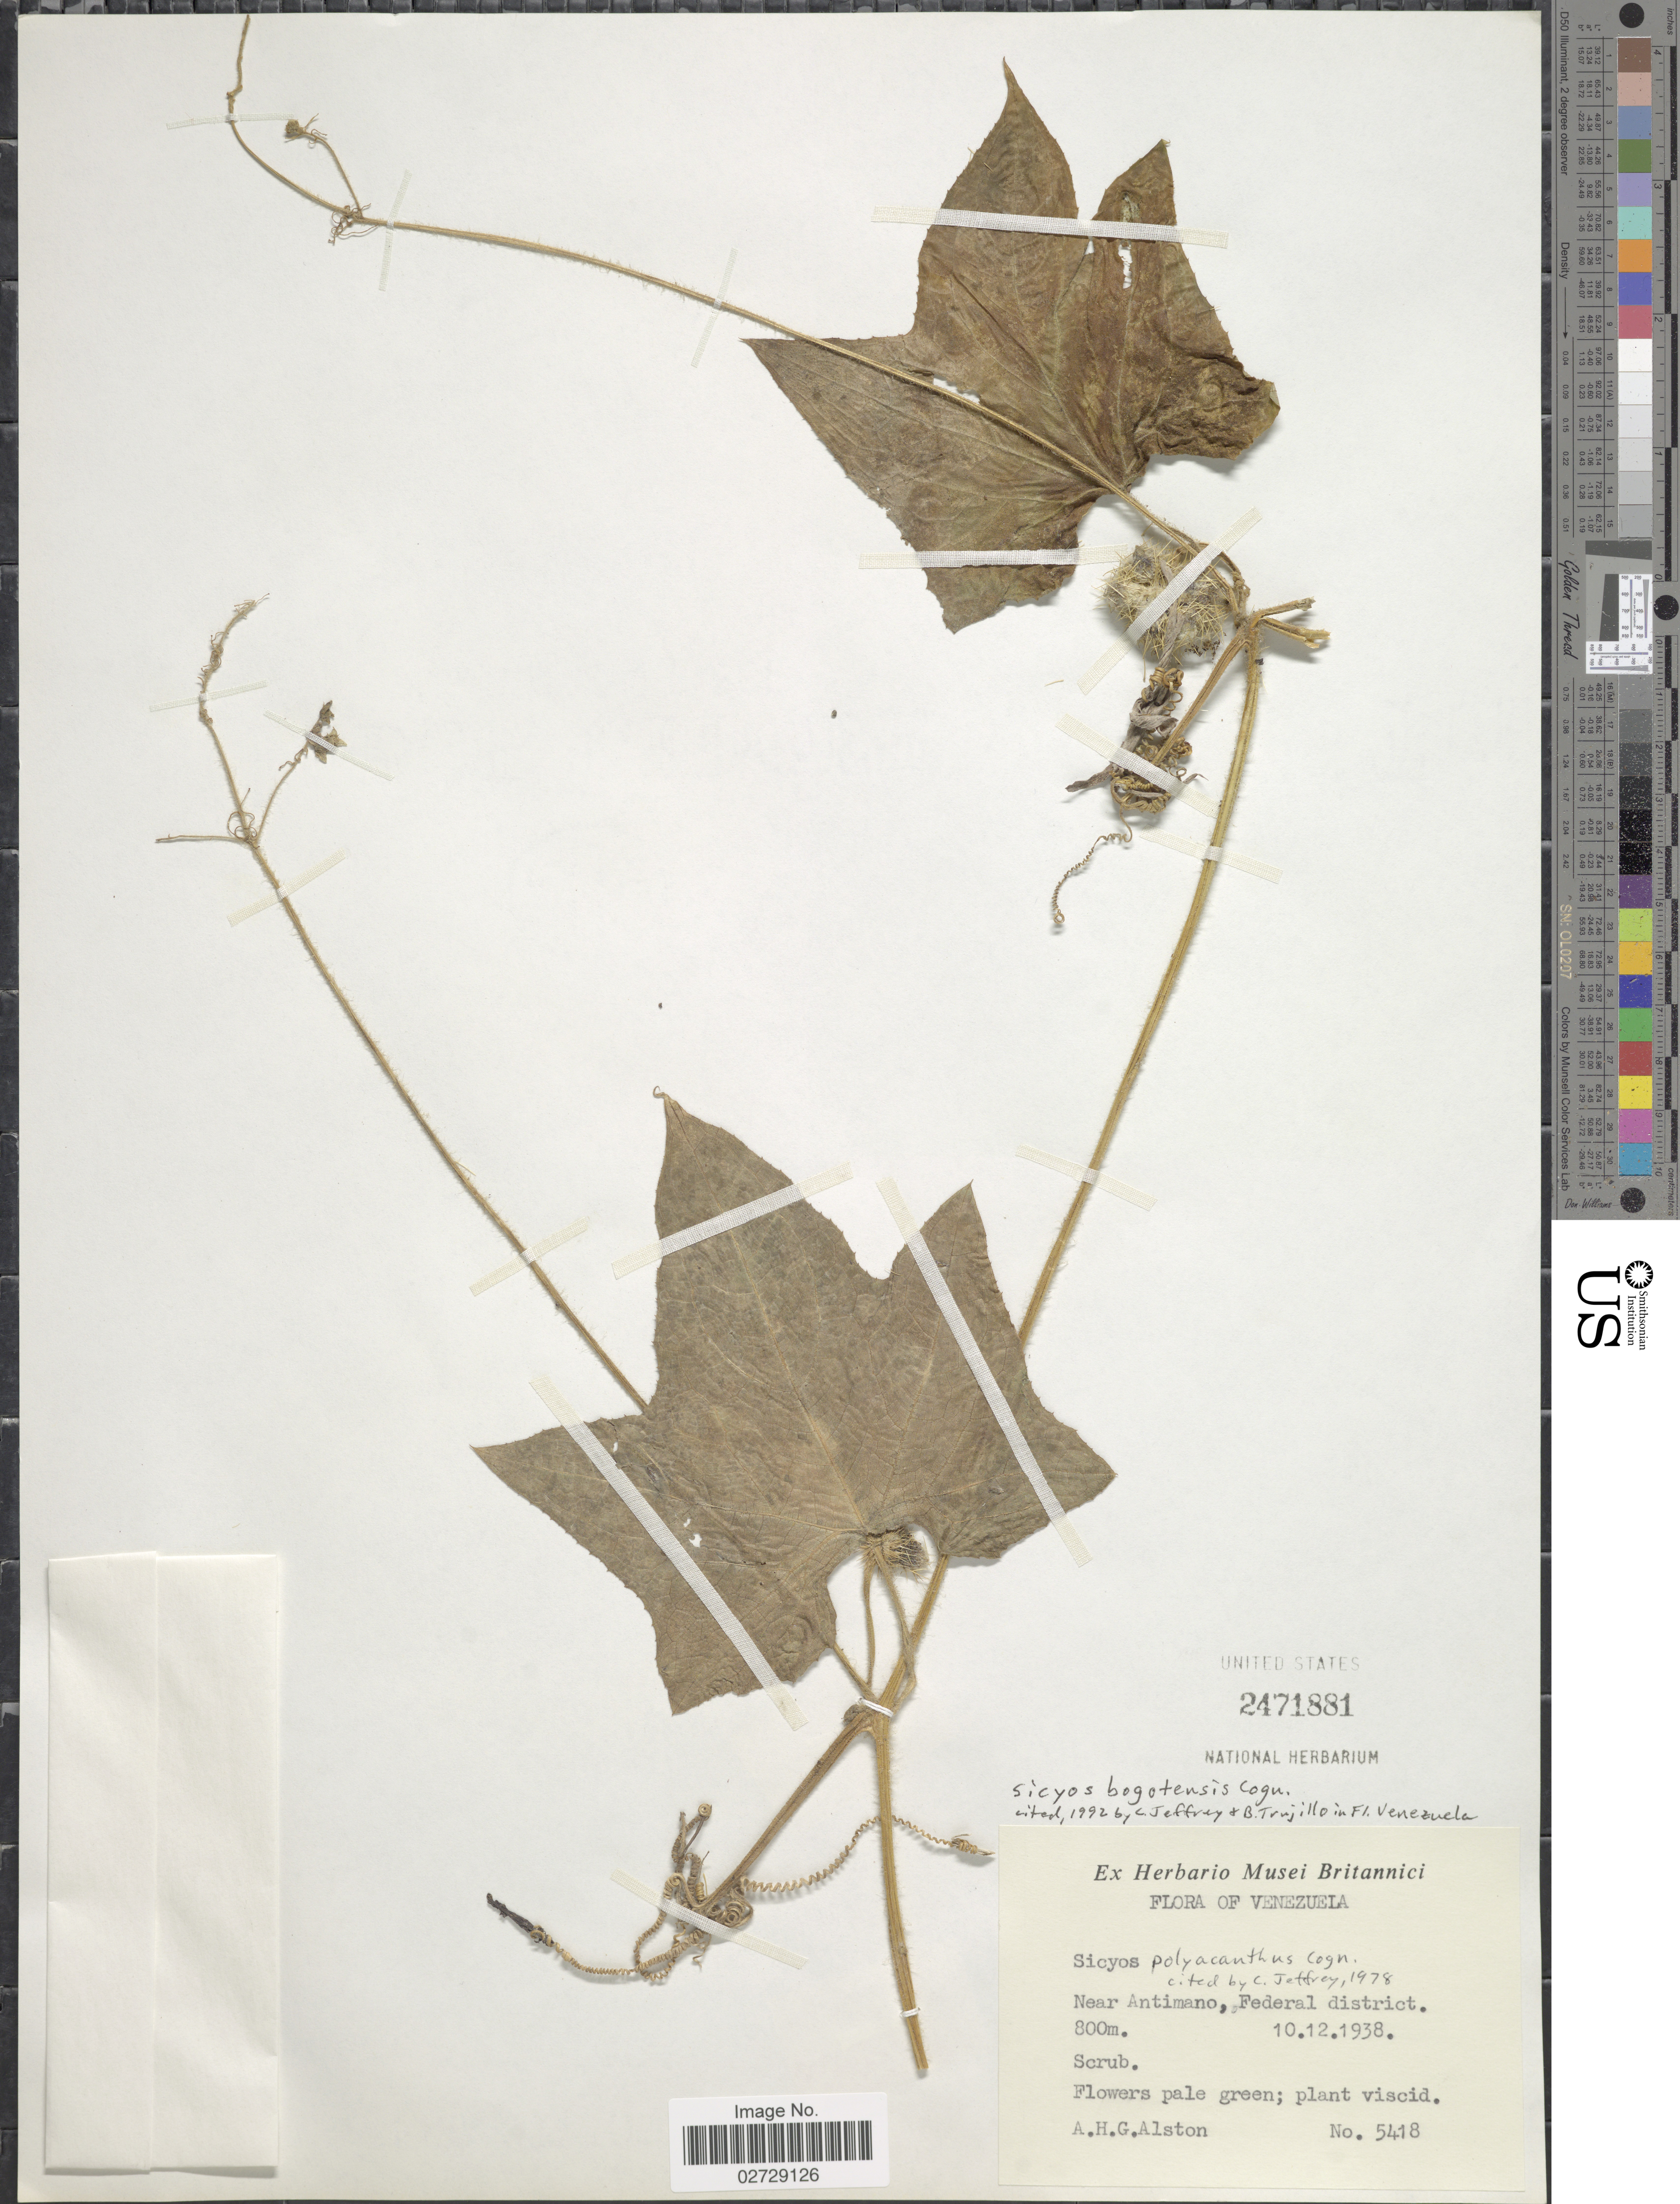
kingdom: Plantae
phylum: Tracheophyta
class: Magnoliopsida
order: Cucurbitales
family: Cucurbitaceae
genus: Sicyos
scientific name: Sicyos bogotensis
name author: Cogn.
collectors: A. H. Alston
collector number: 5418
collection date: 1938-12-10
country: Venezuela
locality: Near Antimano, Federal district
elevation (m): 800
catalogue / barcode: US 2471881